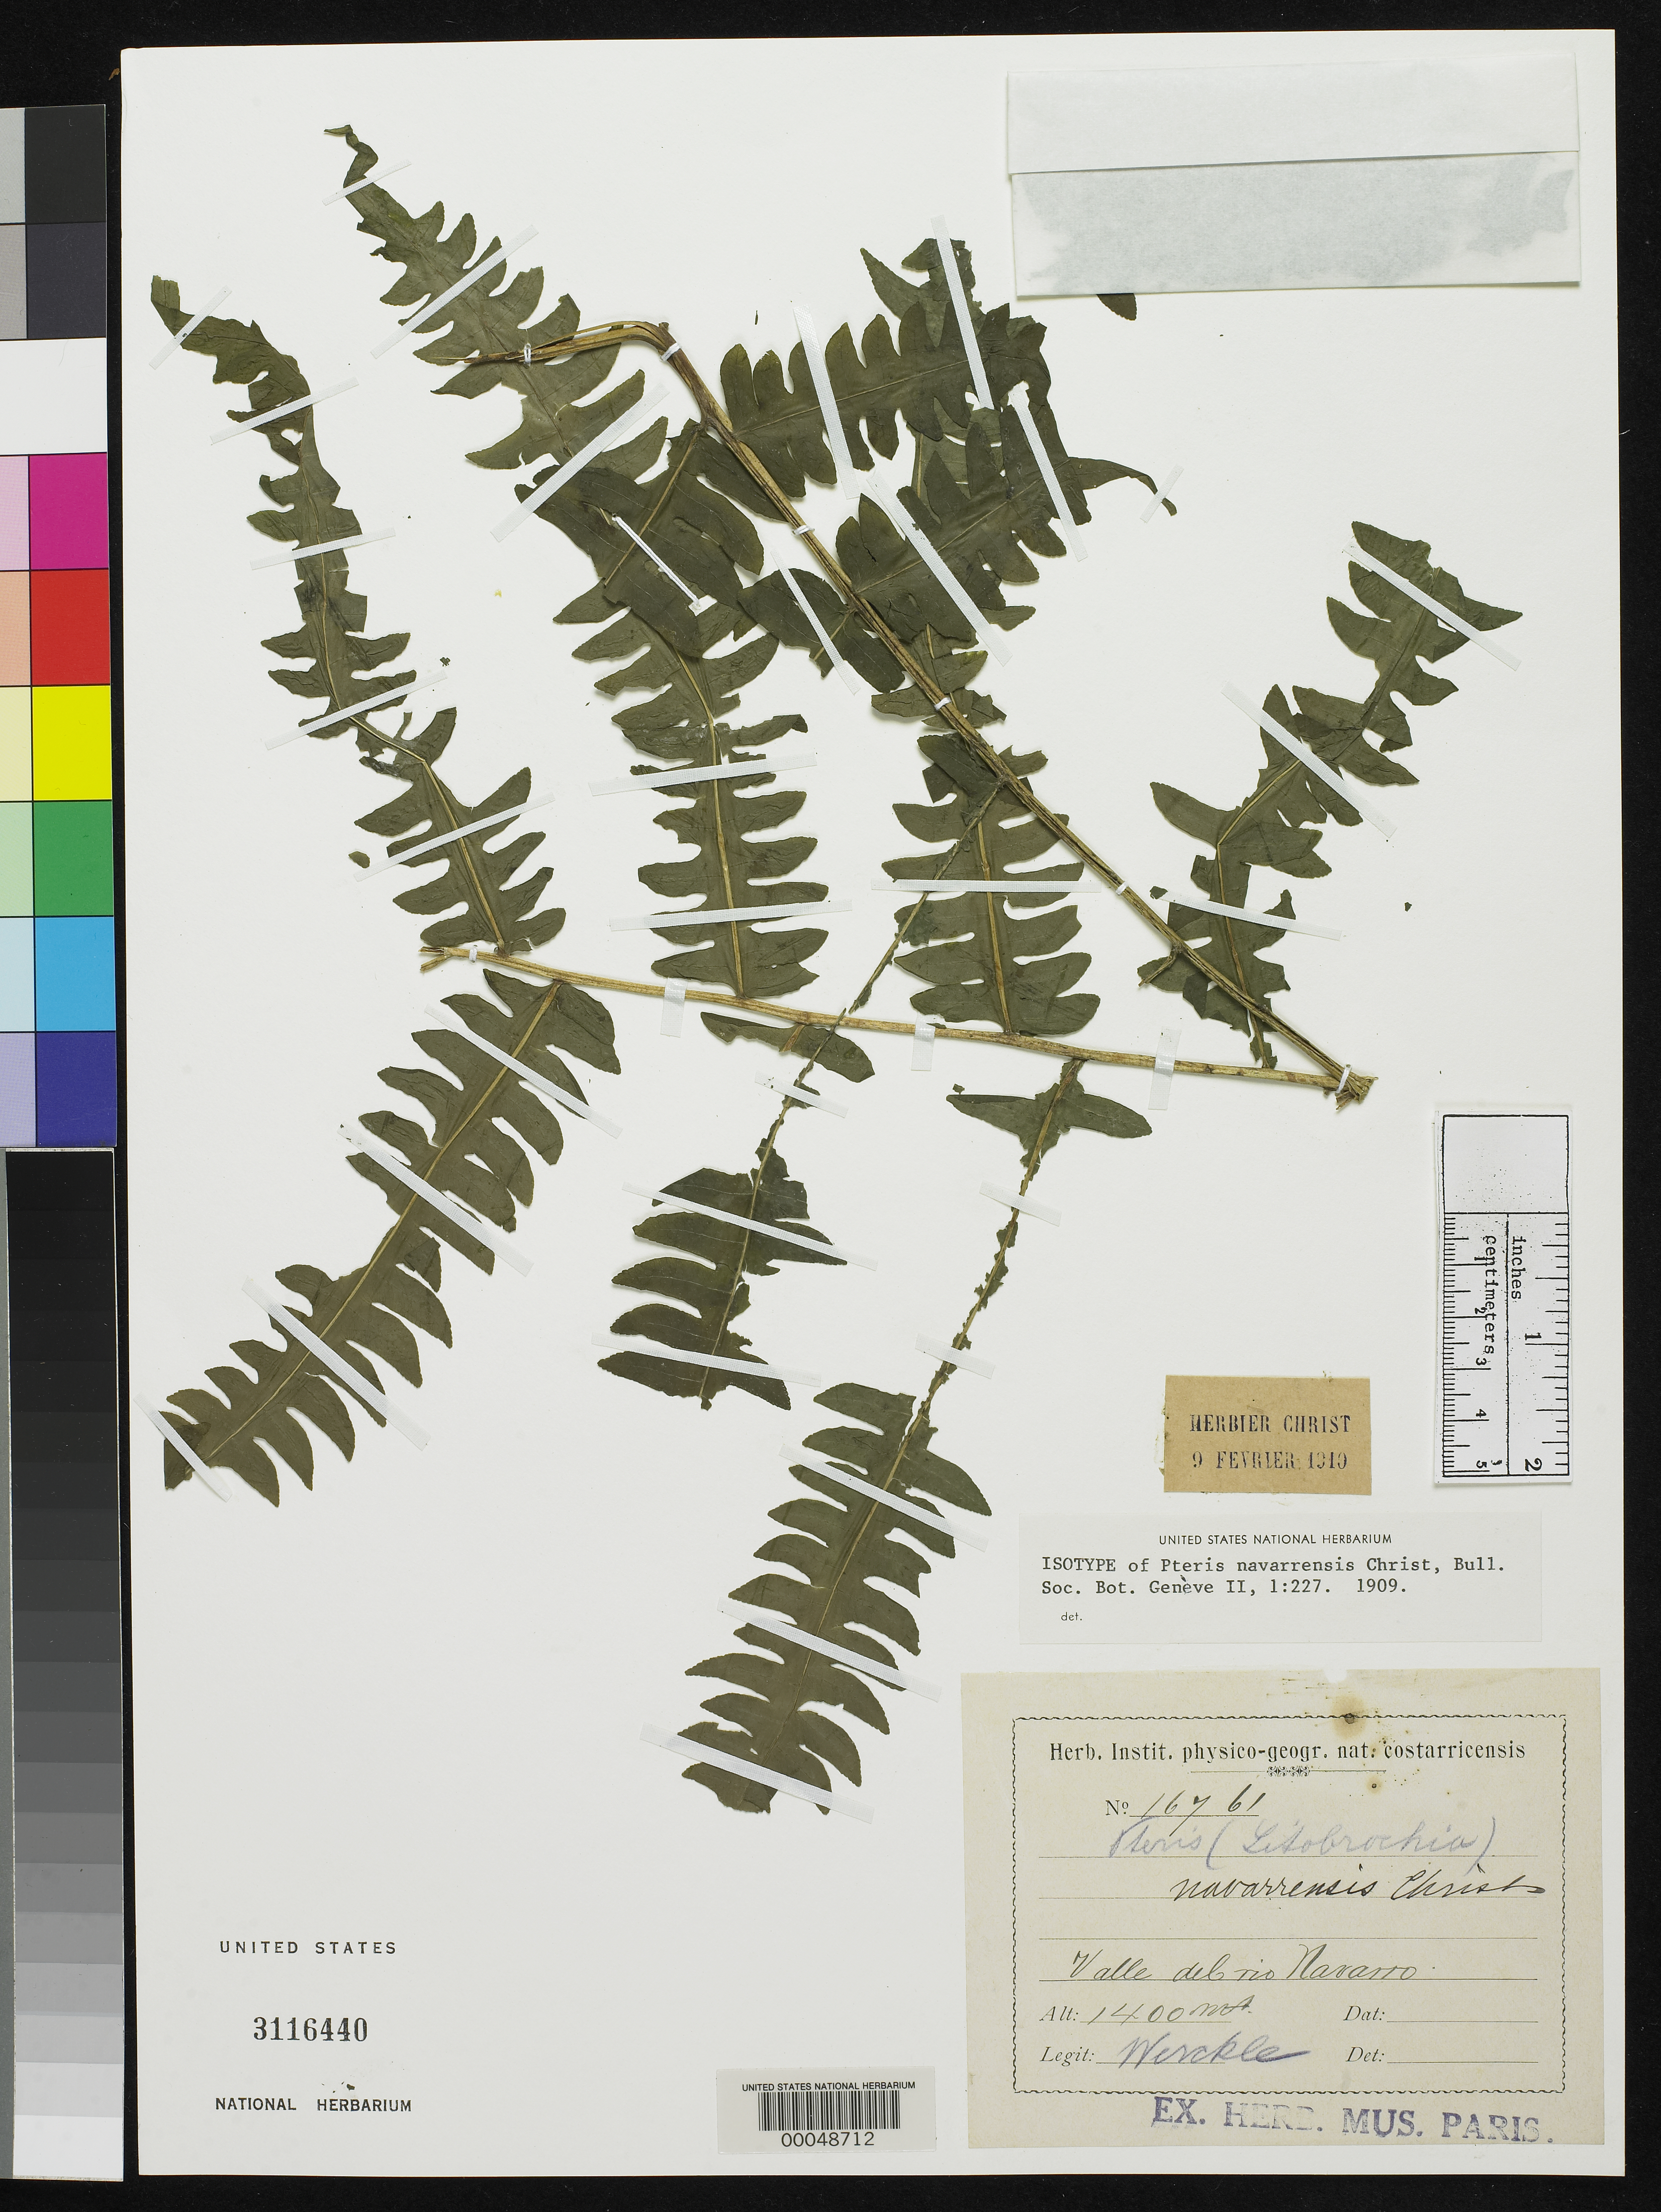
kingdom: Plantae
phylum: Tracheophyta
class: Polypodiopsida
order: Polypodiales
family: Pteridaceae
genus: Pteris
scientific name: Pteris navarrensis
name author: Christ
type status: Isotype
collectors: C. C Wercklé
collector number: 16761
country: Costa Rica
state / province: Cartago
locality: Valle del Rio Navarro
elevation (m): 1400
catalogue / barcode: US 3116440